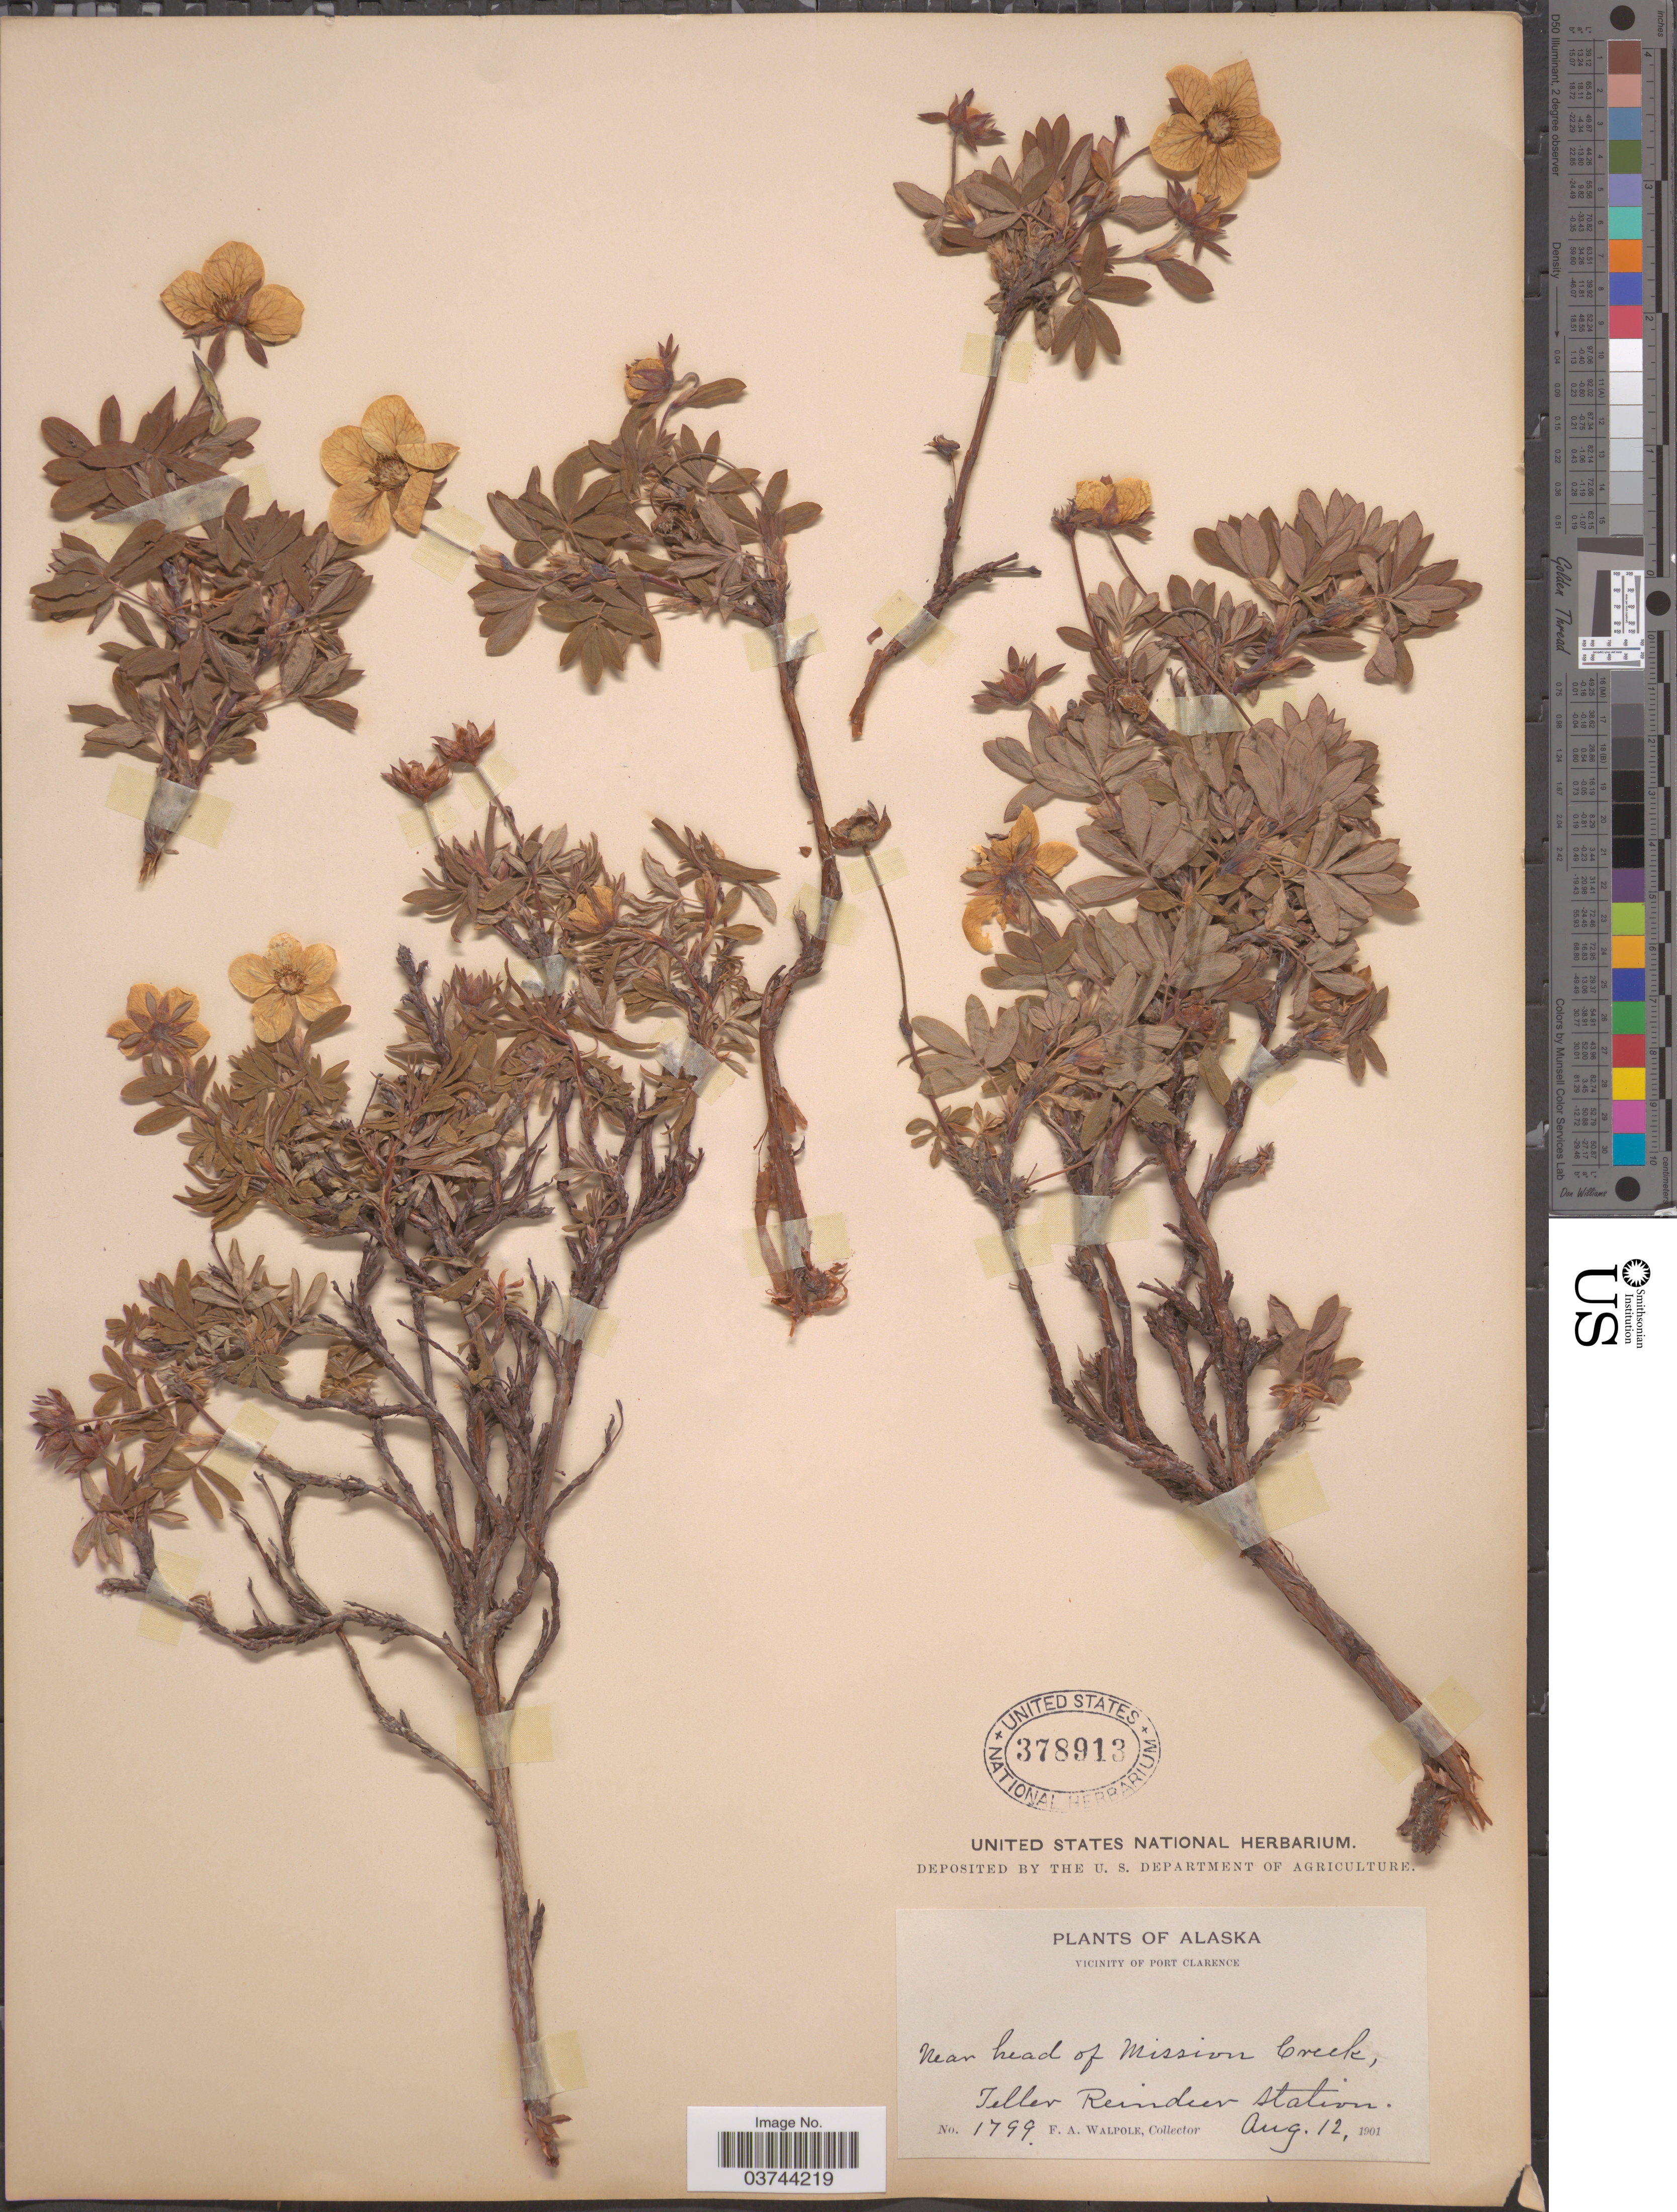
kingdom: Plantae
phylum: Tracheophyta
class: Magnoliopsida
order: Rosales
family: Rosaceae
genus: Dasiphora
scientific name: Dasiphora fruticosa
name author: (L.) Rydb.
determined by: Strong, Mark T., (BOT), Smithsonian Institution - National Museum of Natural History (UNITED STATES)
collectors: F. Walpole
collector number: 1799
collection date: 1901-08-12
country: United States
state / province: Alaska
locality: Vicinity of Port Clarence. Near head of Mission Creek, Teller Reindeer Station.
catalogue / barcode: US 378913